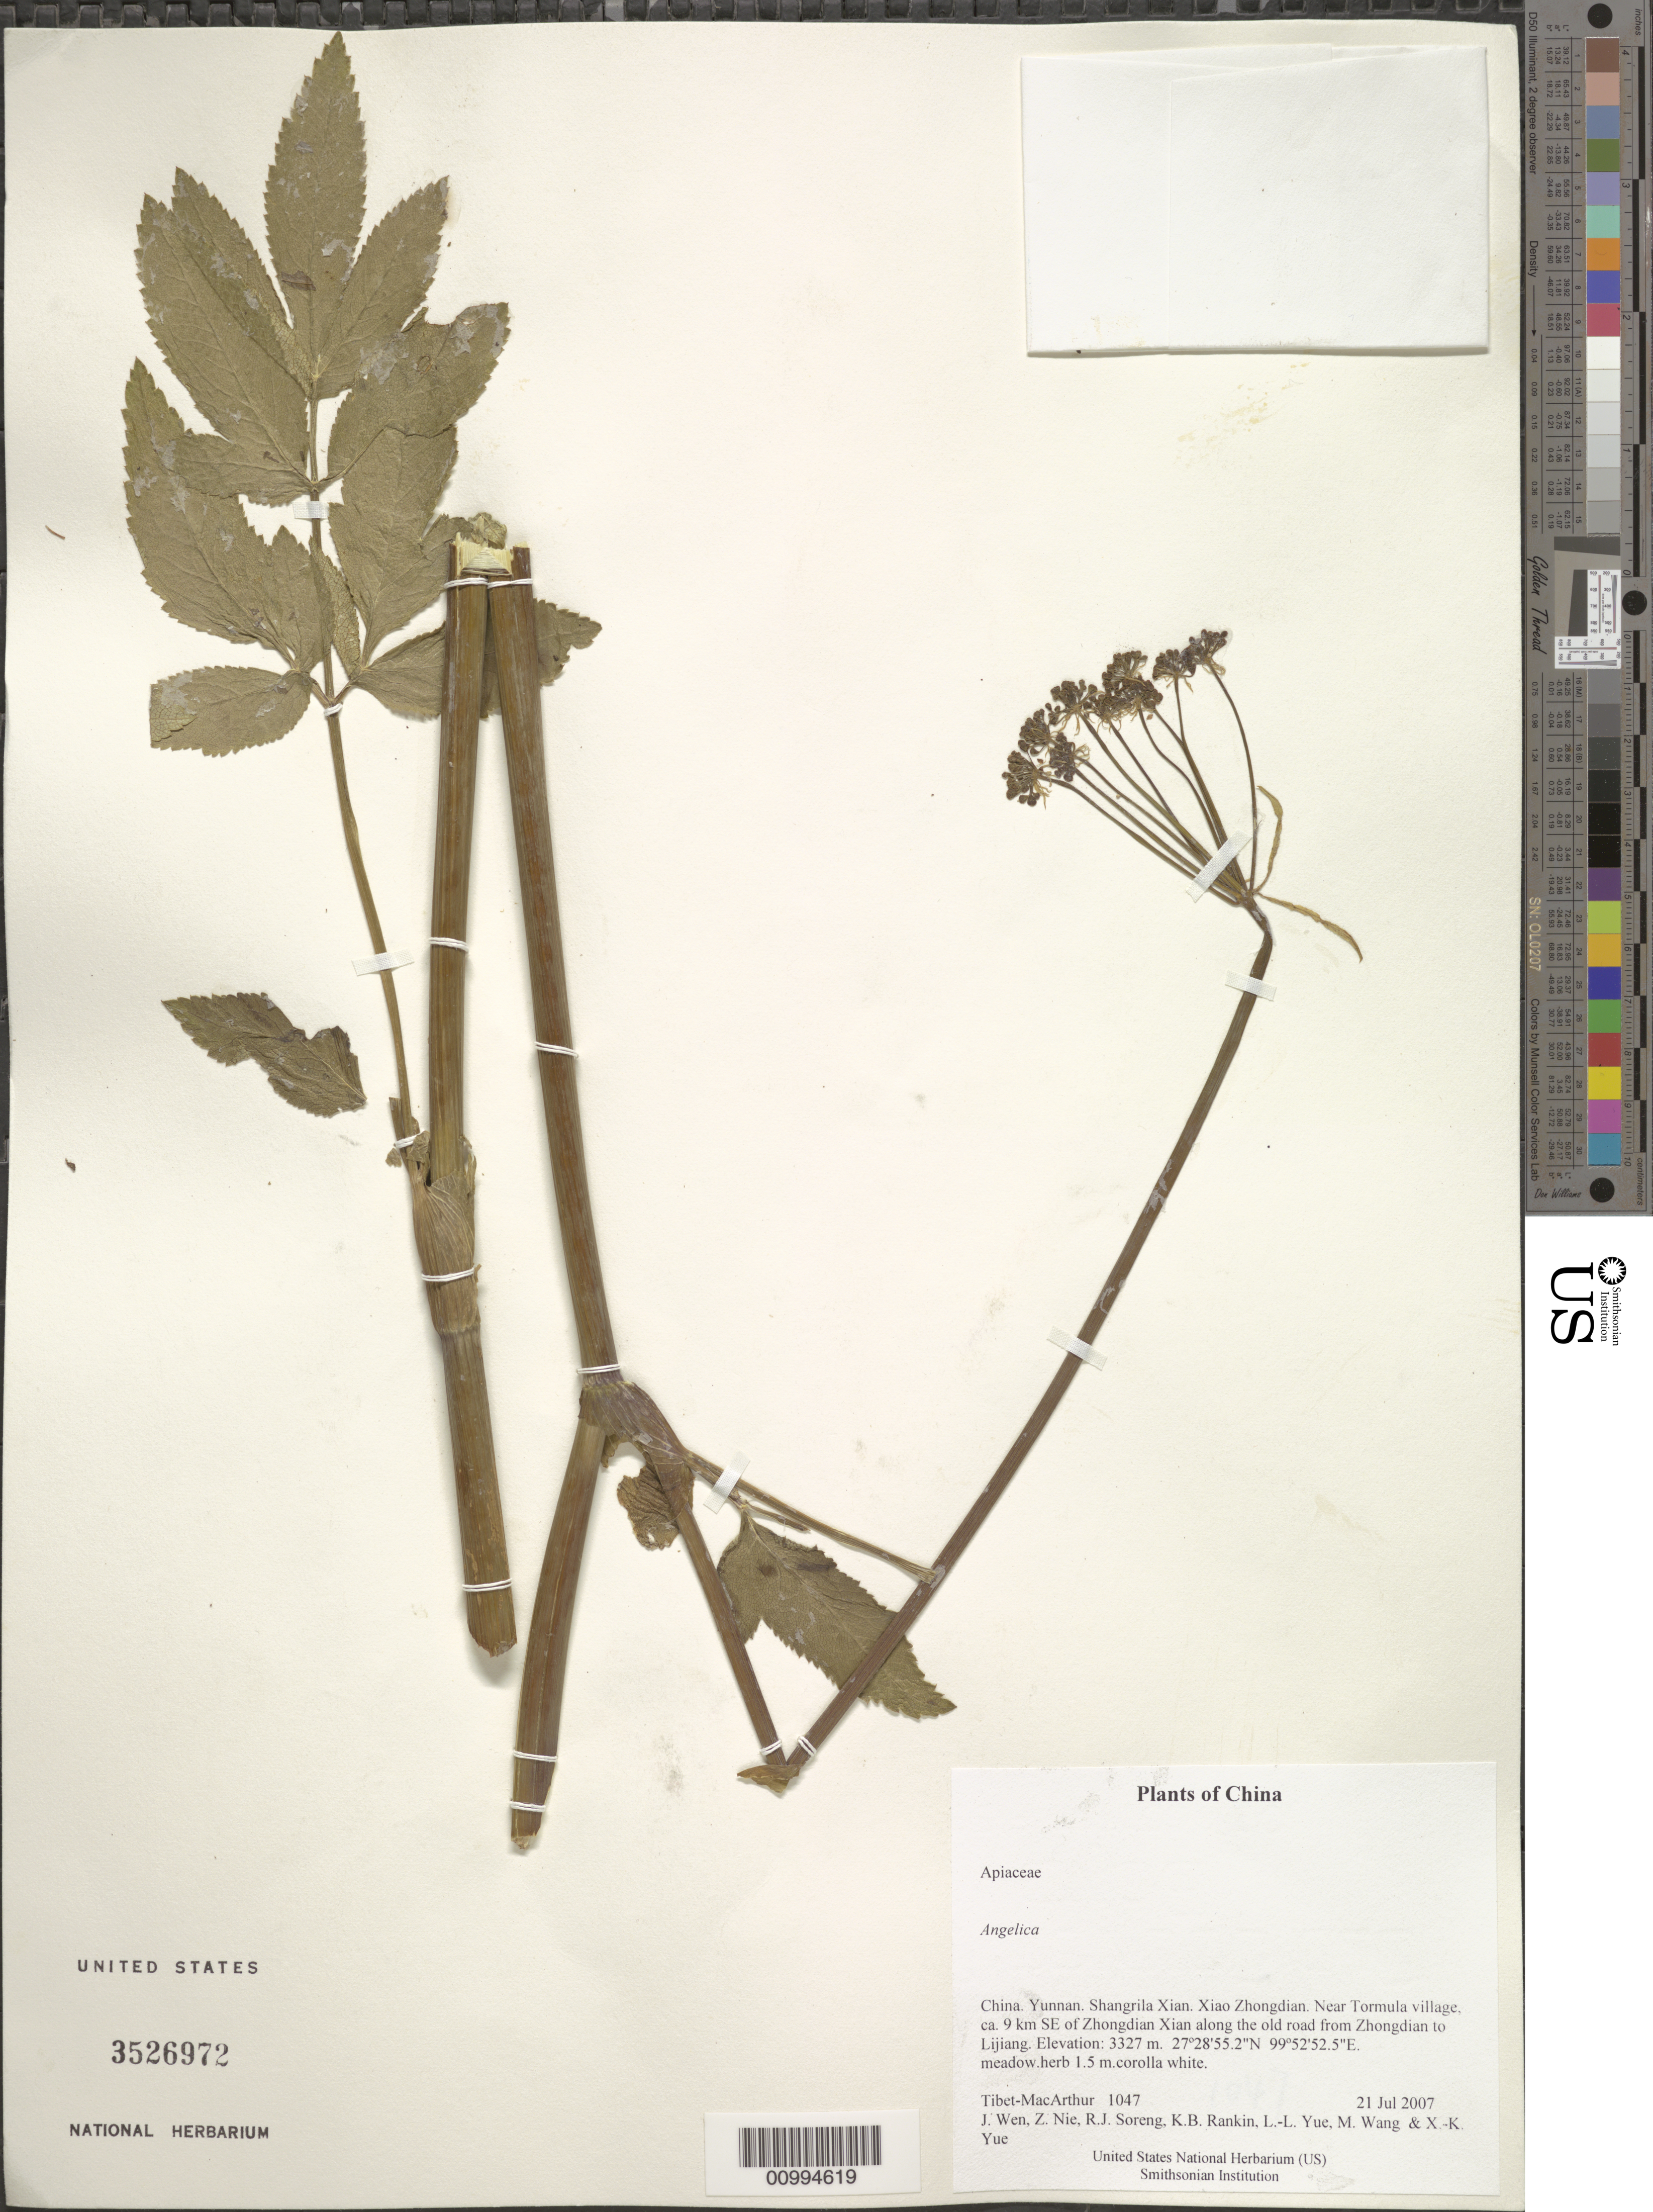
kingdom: Plantae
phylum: Tracheophyta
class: Magnoliopsida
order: Apiales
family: Apiaceae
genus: Angelica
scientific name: Angelica sp.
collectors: Tibet-MacArthur, J. Wen, Z. Nie, R. J. Soreng, K. Rankin, L. Yue, M. Wang & X. Yue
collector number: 1047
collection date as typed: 21 Jul 2007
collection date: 2007-07-21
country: China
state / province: Yunnan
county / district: Shangrila Xian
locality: Xiao Zhongdian. Near Tormula village, ca. 9 km SE of Zhongdian Xian along the old road from Zhongdian to Lijiang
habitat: meadow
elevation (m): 3327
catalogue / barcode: US 3526972